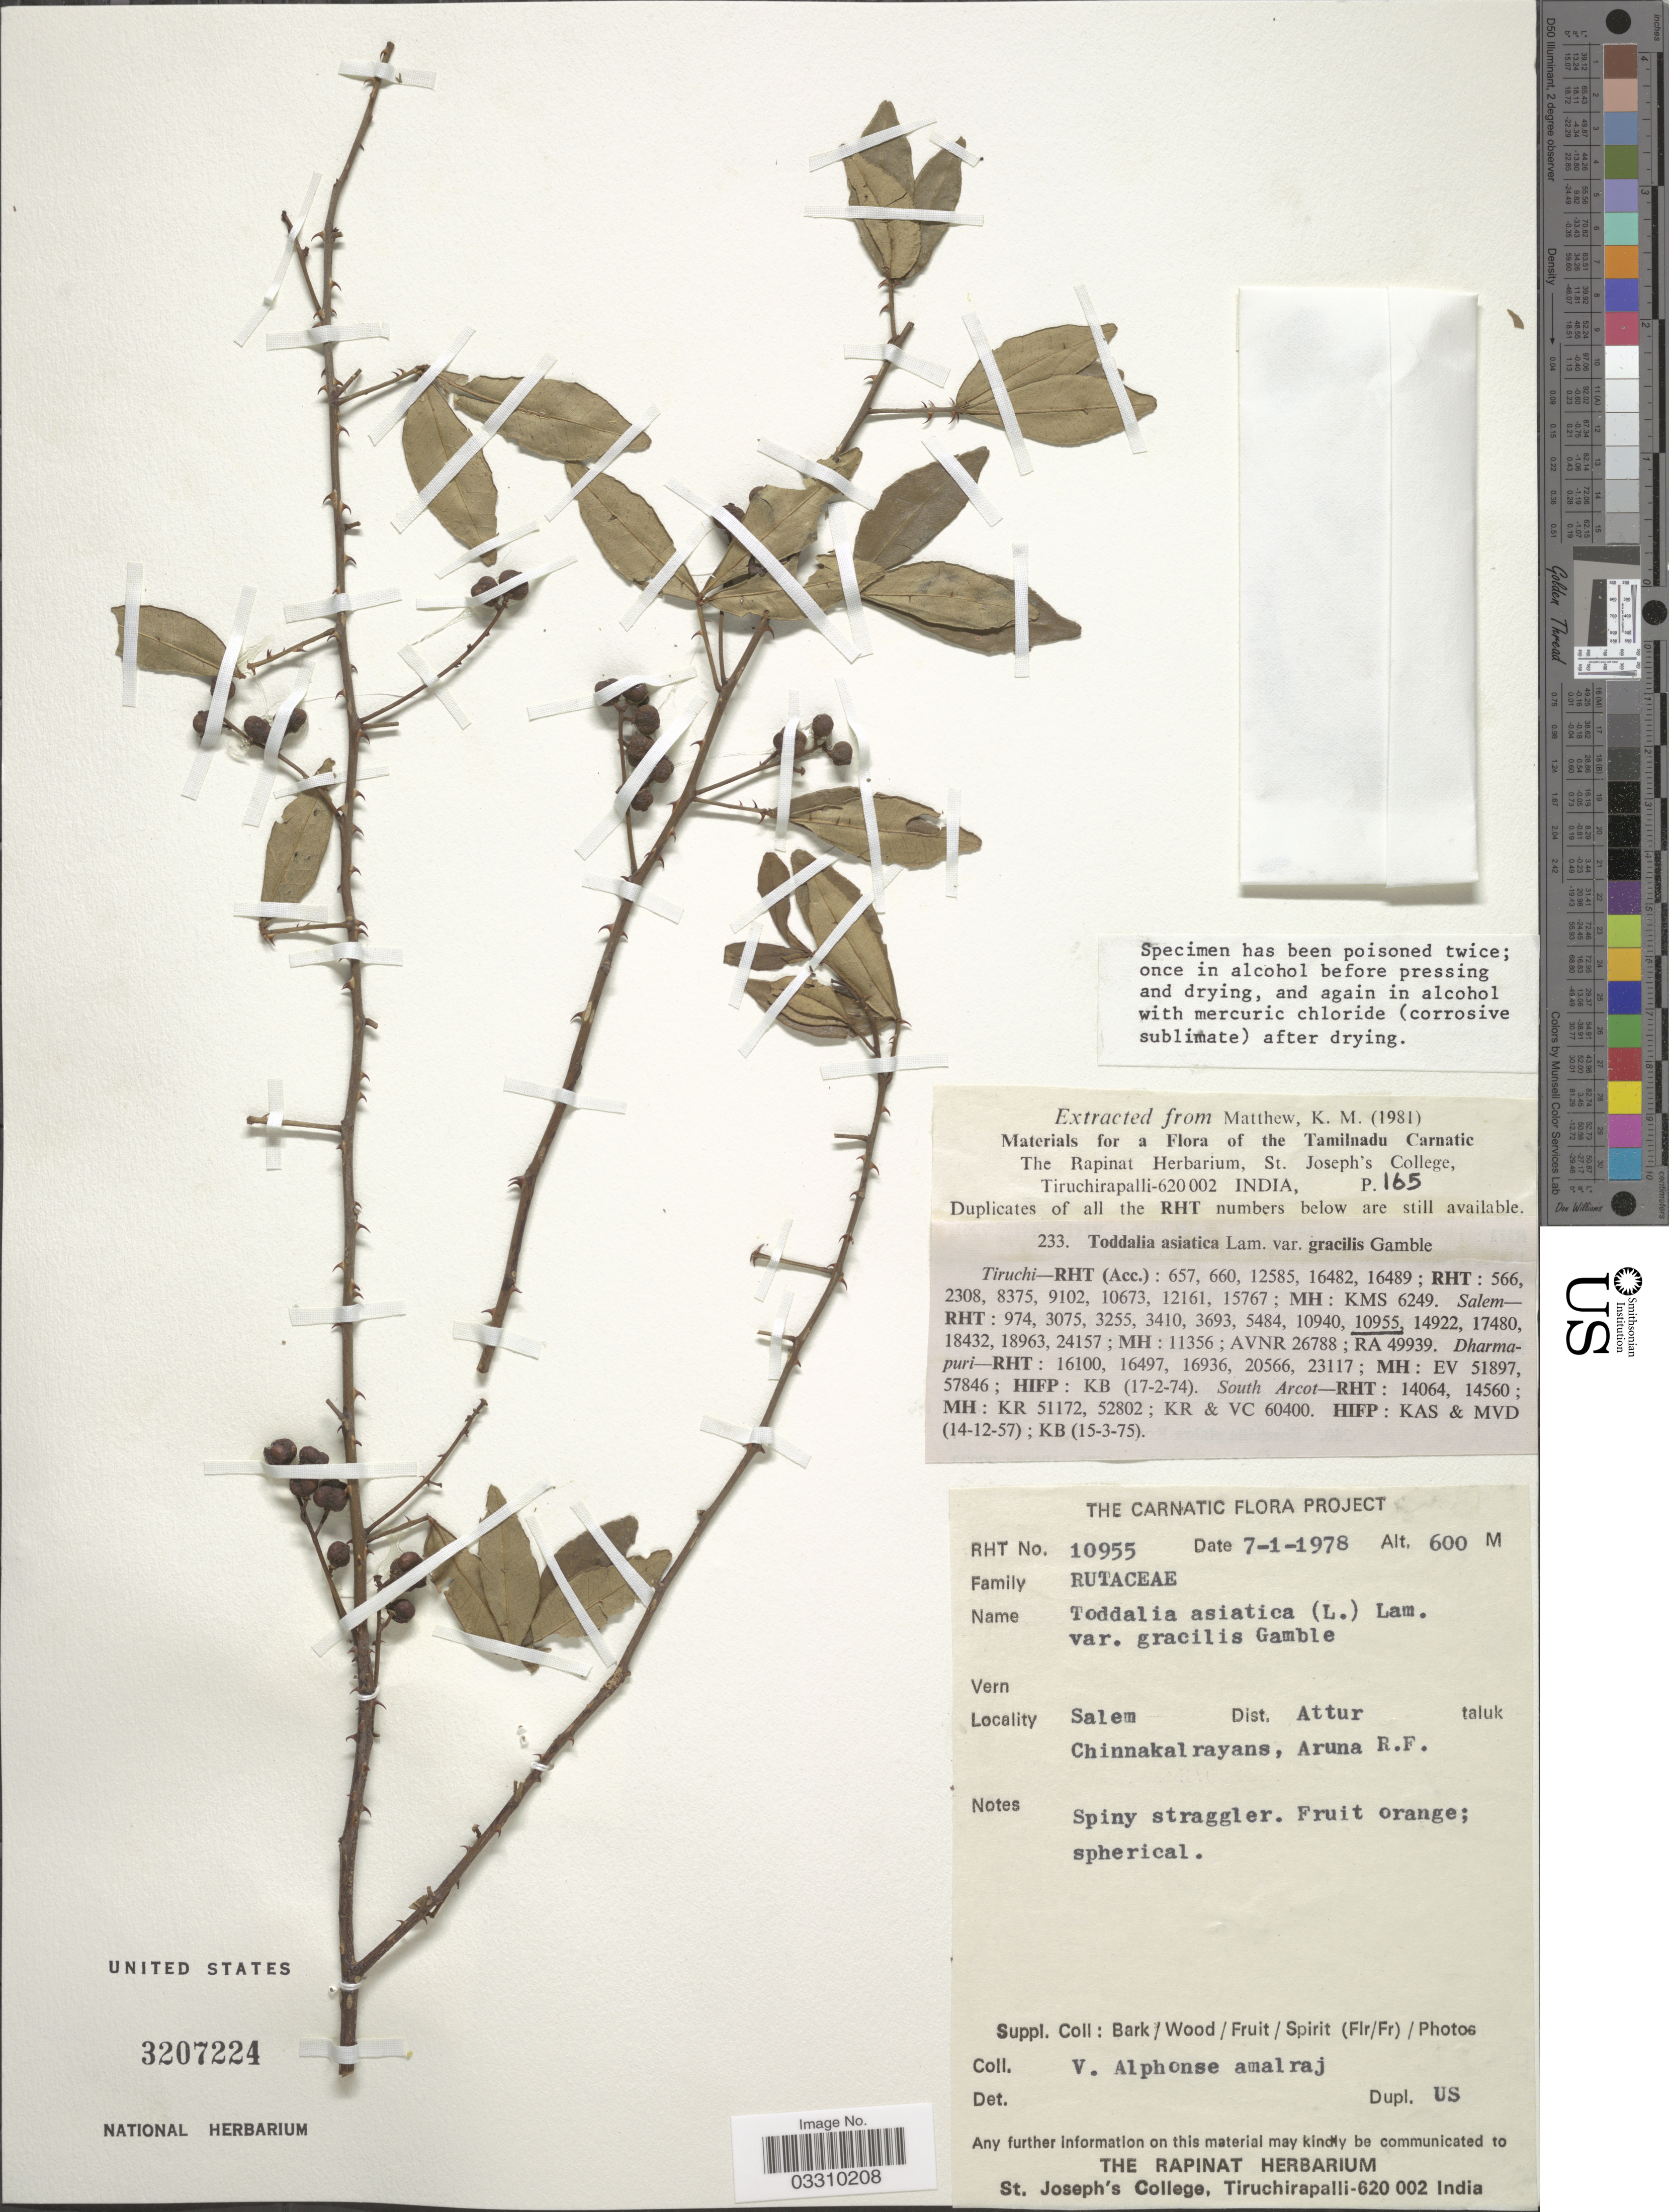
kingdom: Plantae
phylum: Tracheophyta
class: Magnoliopsida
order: Sapindales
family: Rutaceae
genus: Zanthoxylum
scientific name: Zanthoxylum asiaticum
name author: (L.) Appelhans et al.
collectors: V. Amalraj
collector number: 10955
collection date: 1978-01-07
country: Philippines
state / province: Muslim Mindanao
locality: Saelm Dist. Attur taluk Chinnakalrayans, Aruna R.F.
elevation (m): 600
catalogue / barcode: US 3207224